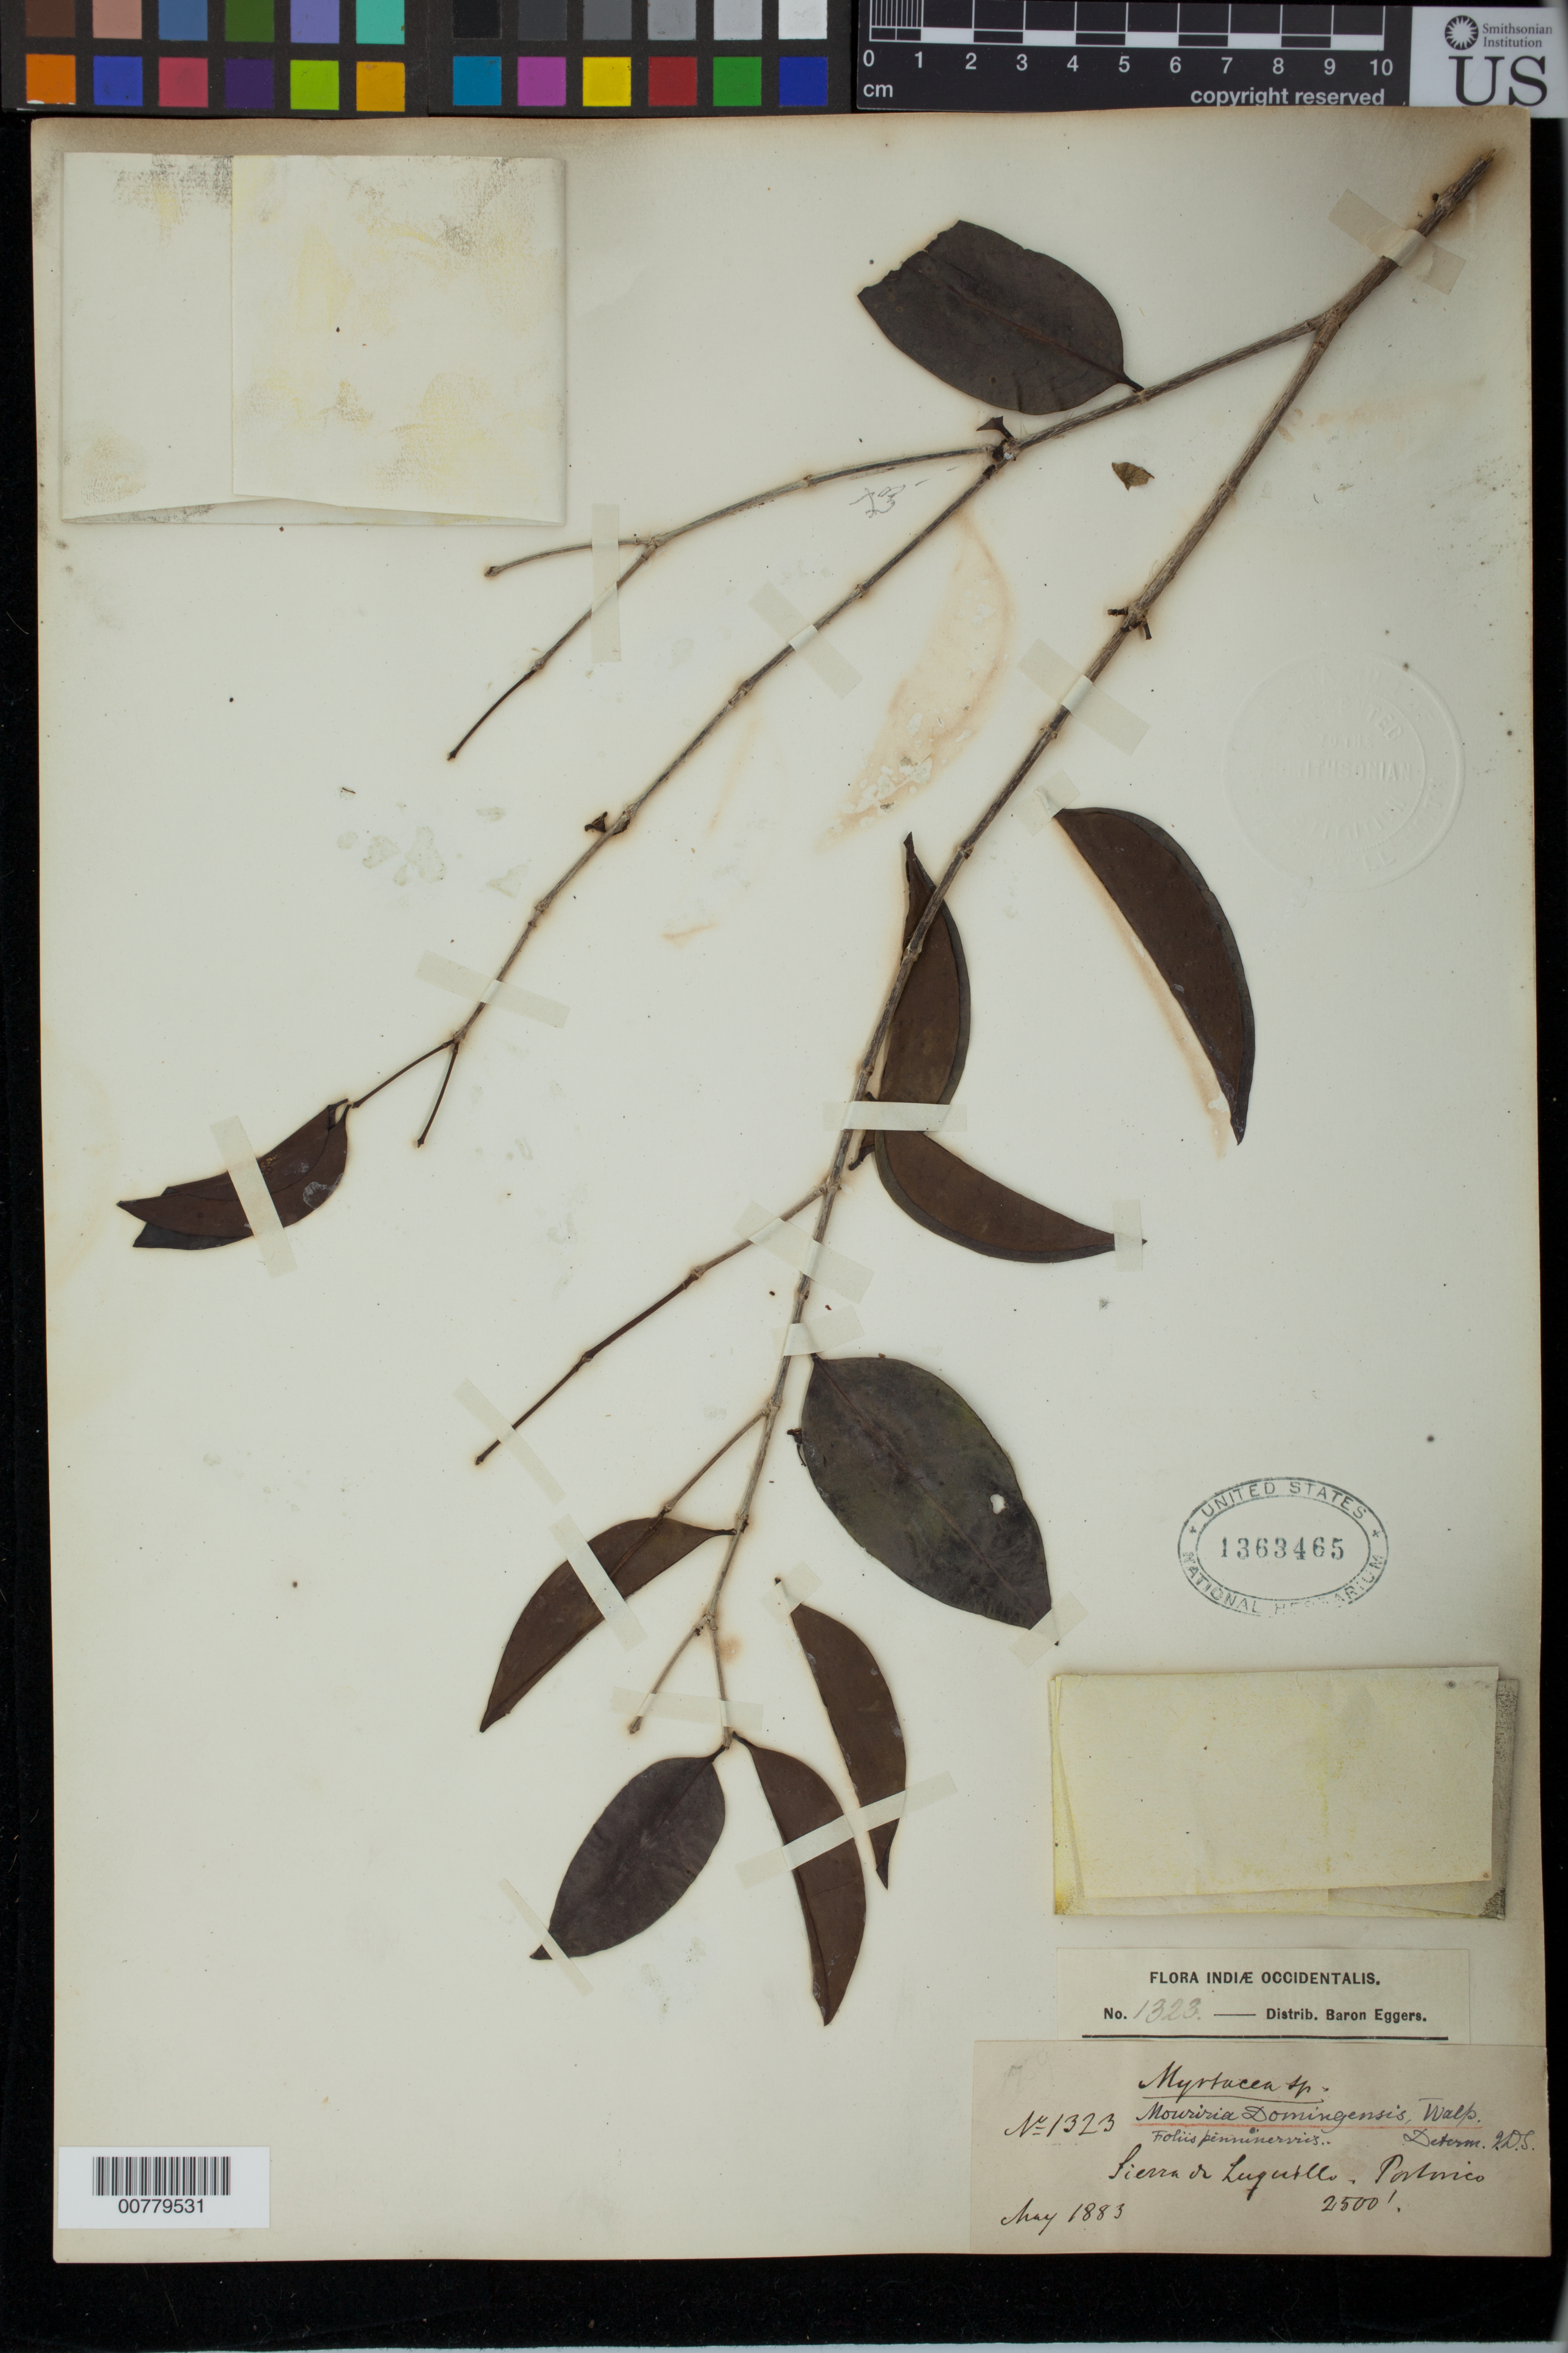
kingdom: Plantae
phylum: Tracheophyta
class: Magnoliopsida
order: Myrtales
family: Melastomataceae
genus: Mouriri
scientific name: Mouriri domingensis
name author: (Tussac) Spach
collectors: H. F. A. von Eggers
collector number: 1323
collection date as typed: May 1883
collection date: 1883-05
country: Puerto Rico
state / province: Luquillo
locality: Sierra de Luquillo.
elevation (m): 762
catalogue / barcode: US 1363465